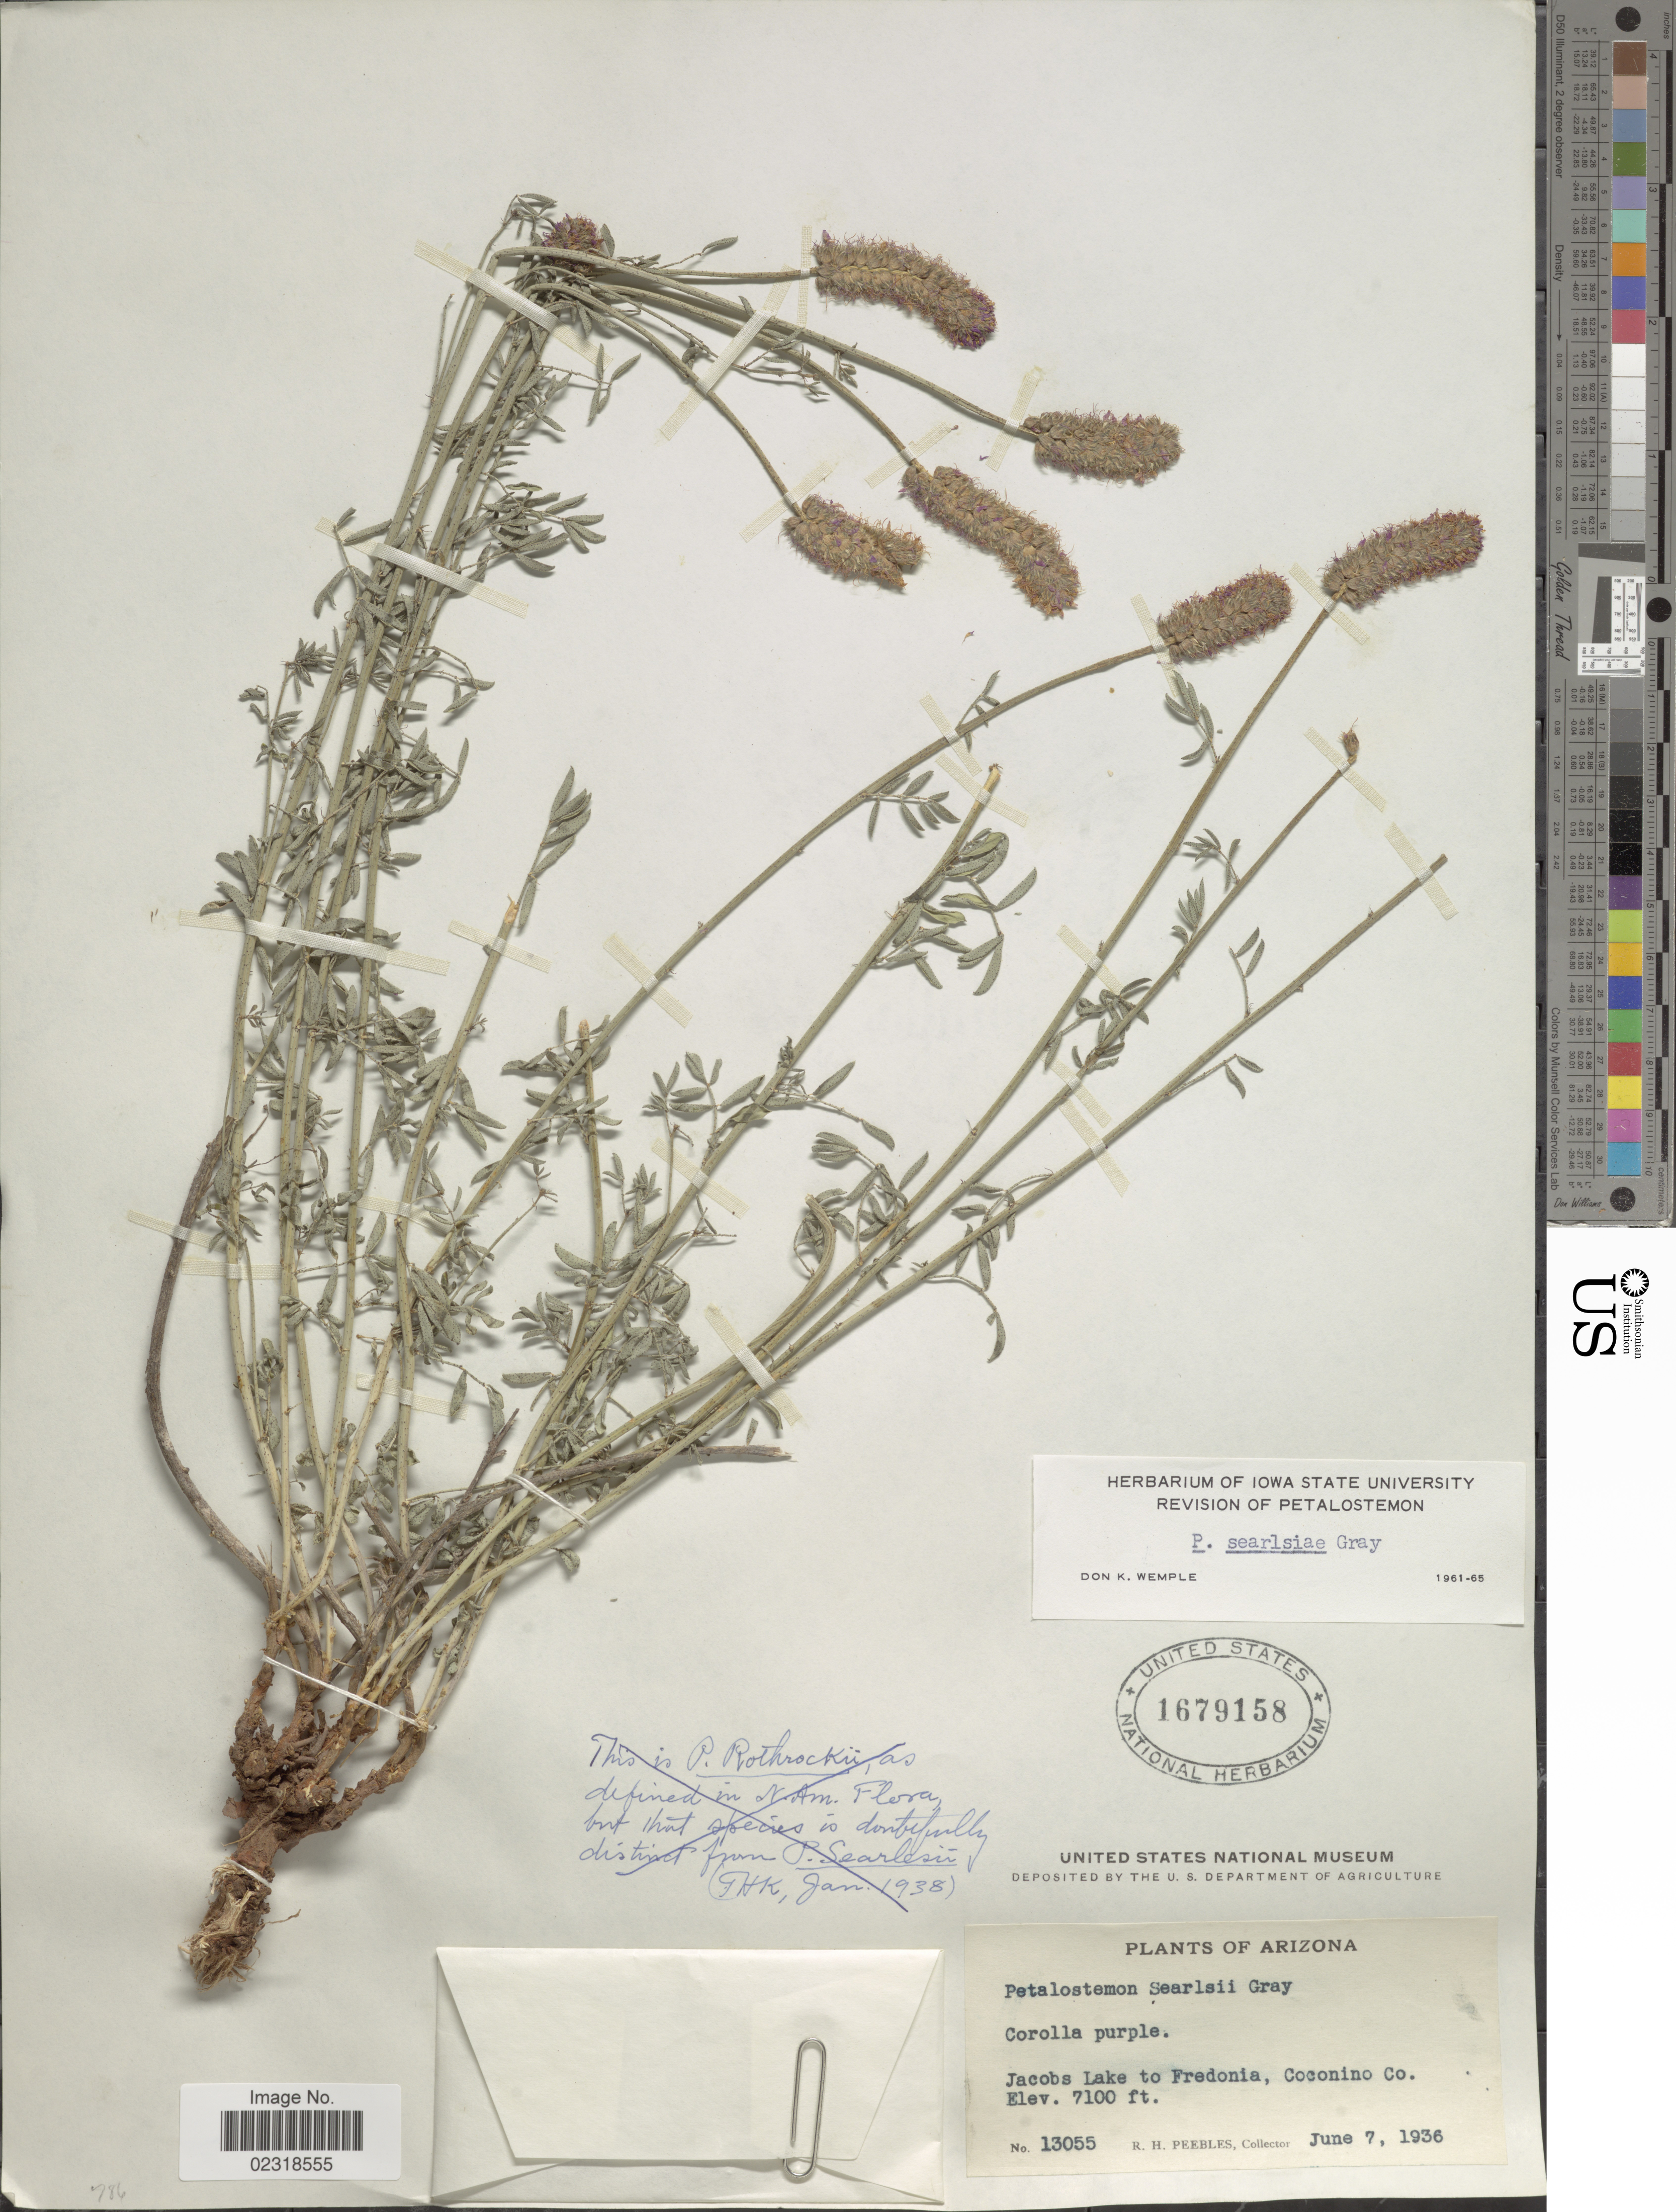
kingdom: Plantae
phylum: Tracheophyta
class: Magnoliopsida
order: Fabales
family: Fabaceae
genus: Dalea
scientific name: Dalea searlsiae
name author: (A. Gray) Barneby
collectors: R. H. Peebles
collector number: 13055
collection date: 1936-06-07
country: United States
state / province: Arizona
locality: Jacobs Lake to Fredonia, Coconino Co.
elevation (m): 2164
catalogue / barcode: US 1679158